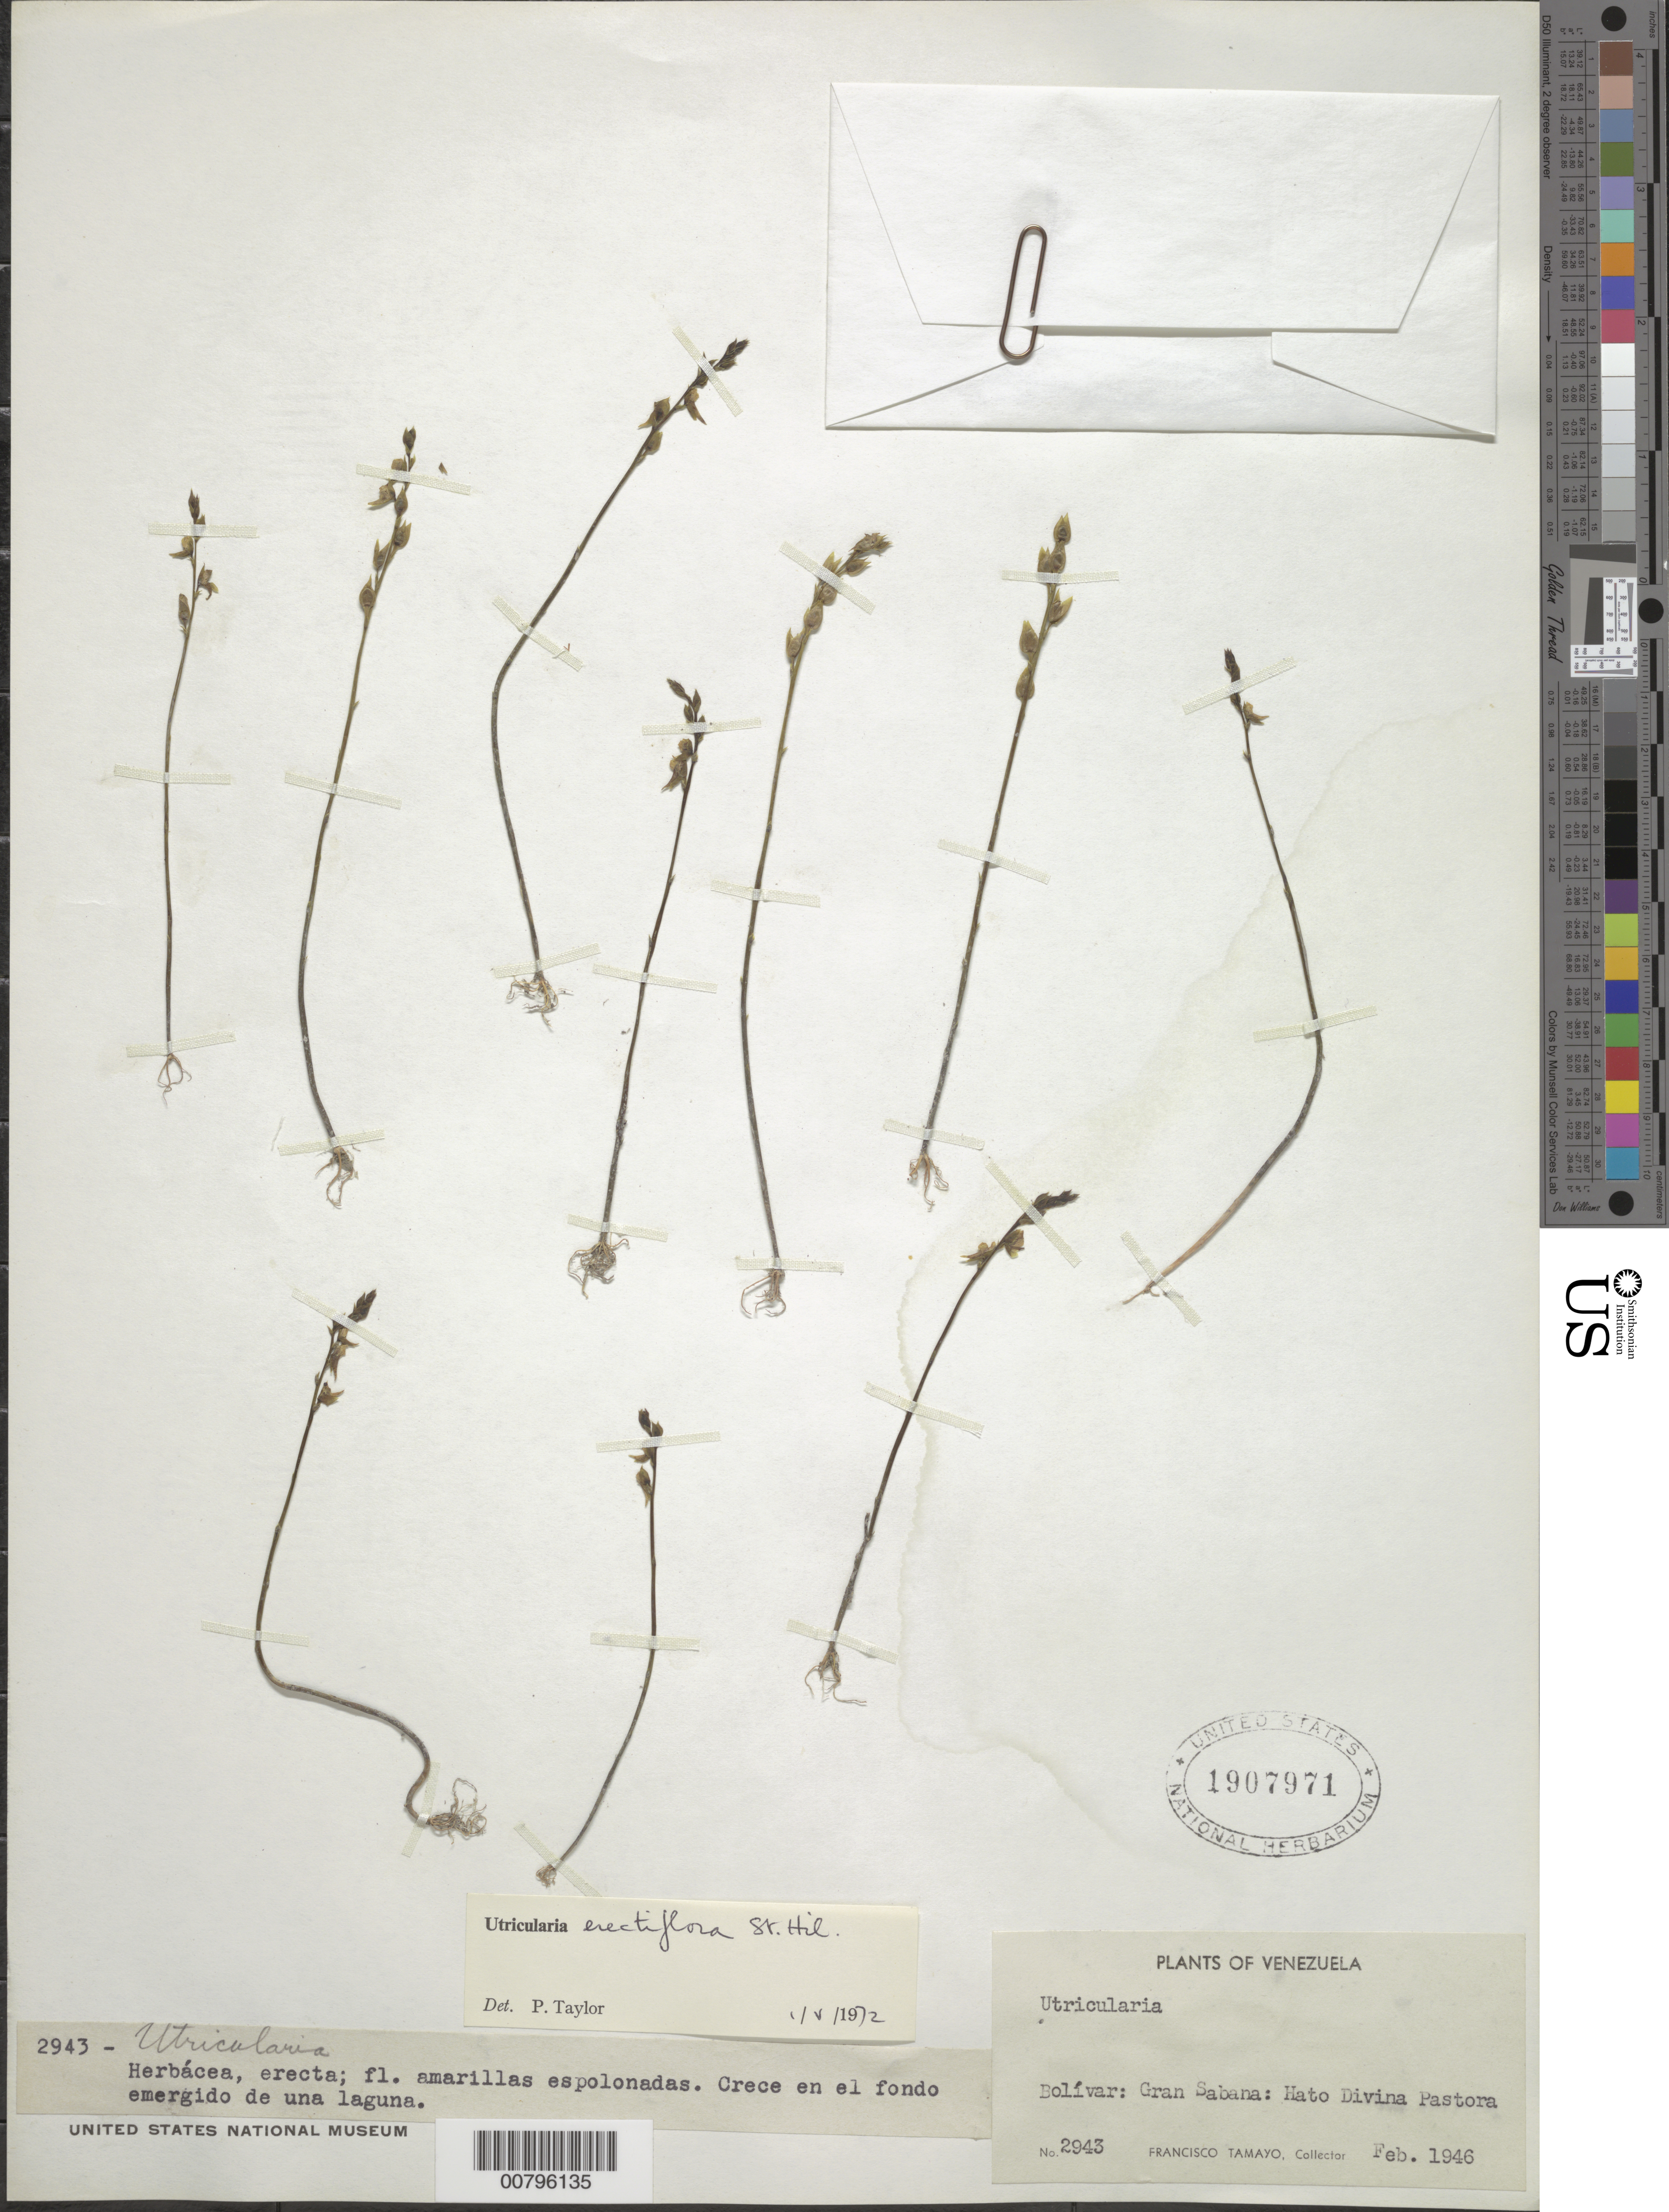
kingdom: Plantae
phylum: Tracheophyta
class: Magnoliopsida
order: Lamiales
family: Lentibulariaceae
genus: Utricularia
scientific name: Utricularia erectiflora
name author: A. St.-Hil. & Girard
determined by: Taylor, P.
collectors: F. Tamayo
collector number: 2943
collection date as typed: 23-Feb-46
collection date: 1946-02-23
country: Venezuela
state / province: Bolívar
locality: Gran Sabana, Hato Divina Pastora, Cerro Ceitá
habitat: Crece en el fondo emergido de una laguna.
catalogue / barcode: US 1907971